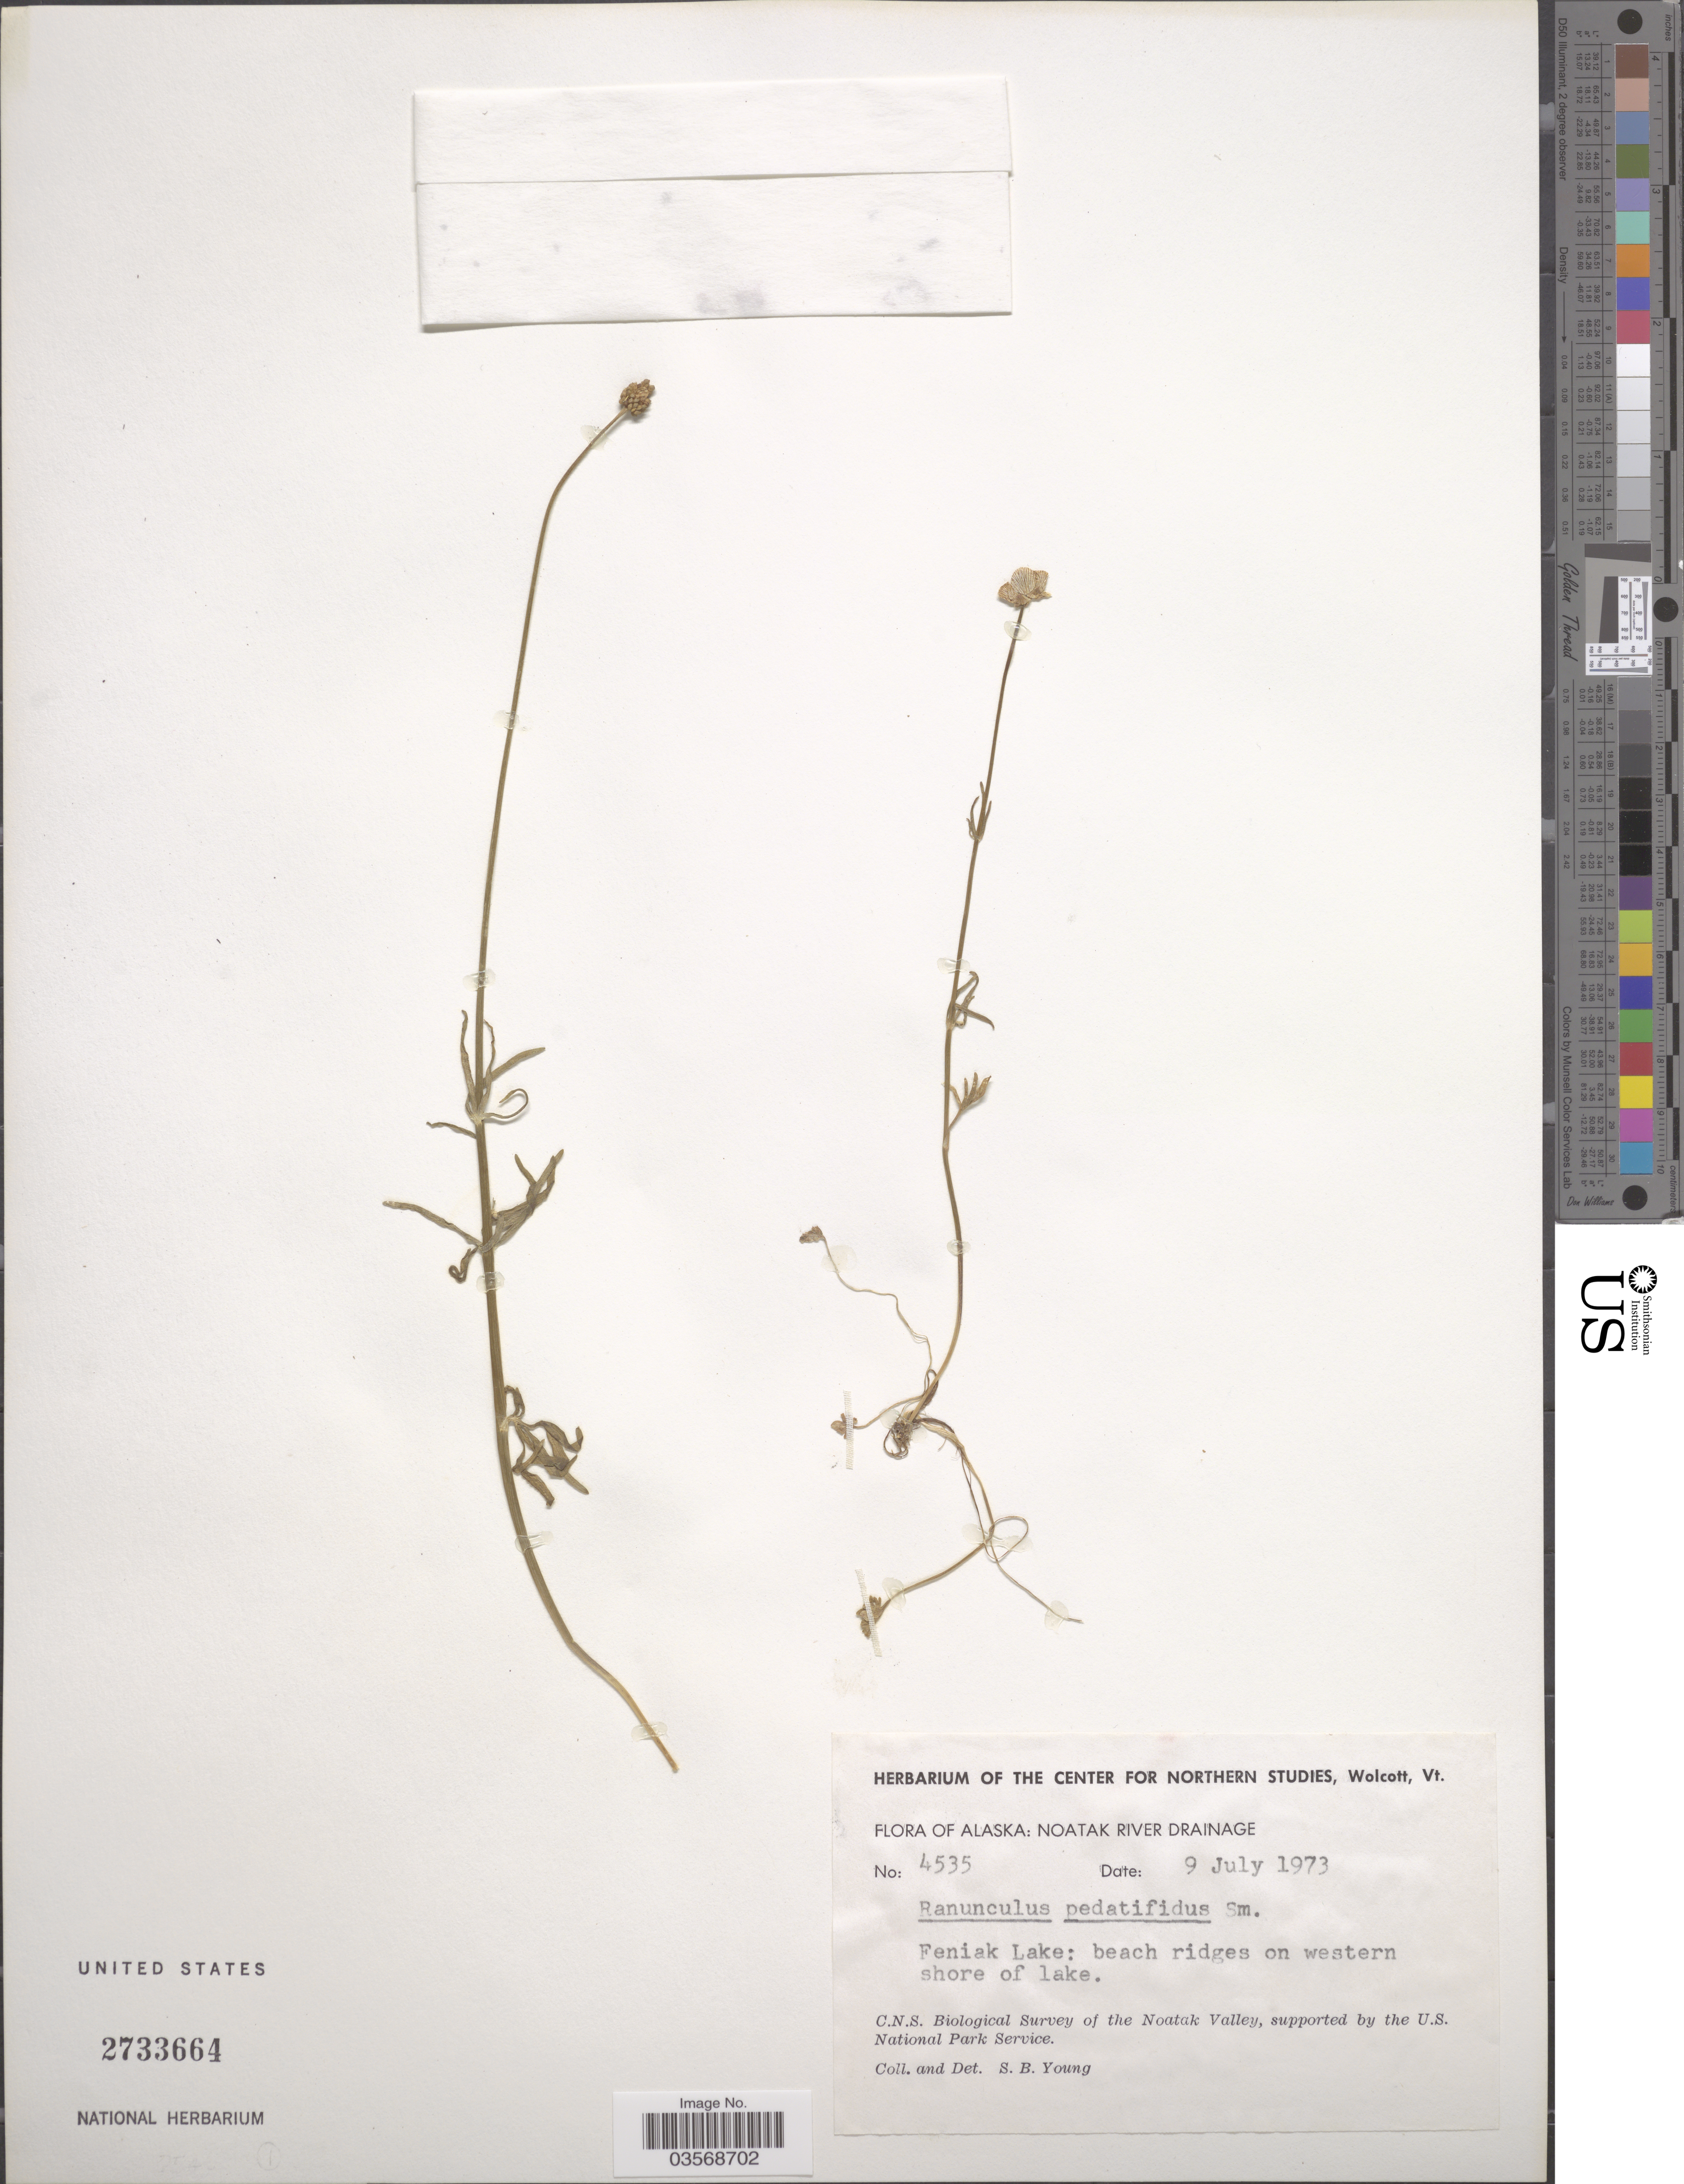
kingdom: Plantae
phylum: Tracheophyta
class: Magnoliopsida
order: Ranunculales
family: Ranunculaceae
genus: Ranunculus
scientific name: Ranunculus pedatifidus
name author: Sm.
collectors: S. Young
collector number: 4535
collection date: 1973-07-09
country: United States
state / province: Alaska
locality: Noatak River Drainage. Feniak Lake: beach ridges on western shore of lake.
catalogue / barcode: US 2733664